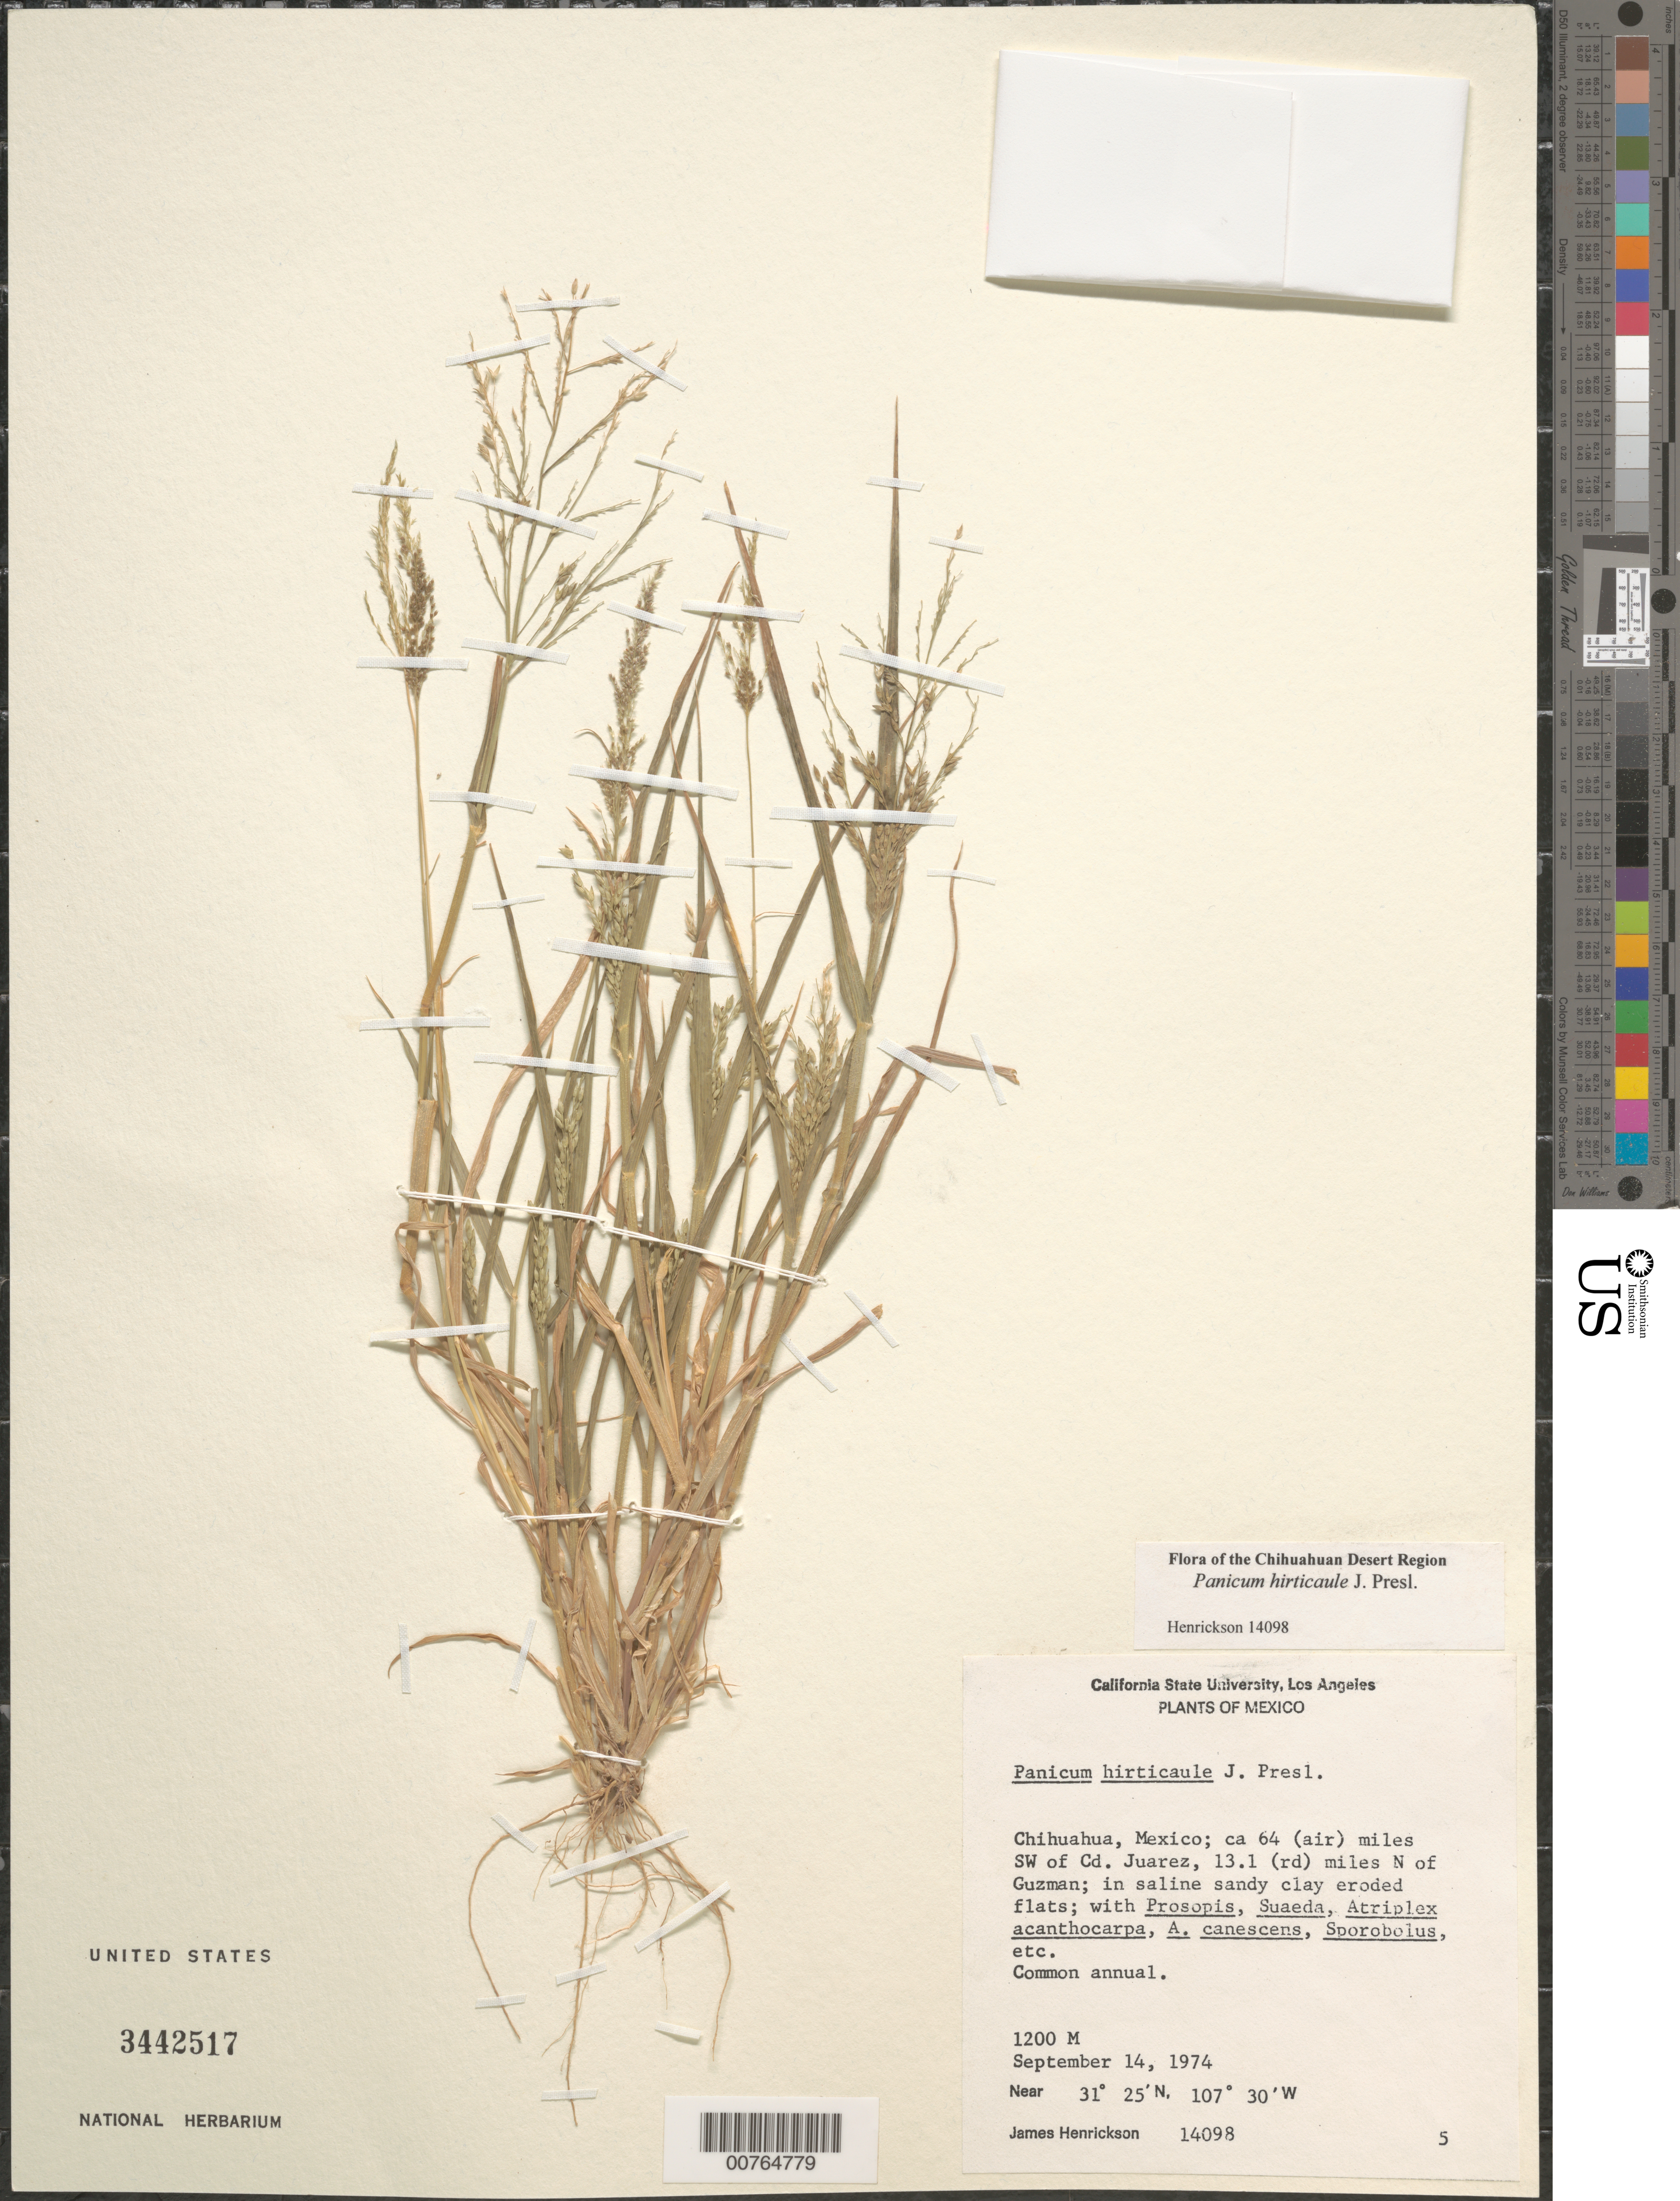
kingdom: Plantae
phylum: Tracheophyta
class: Liliopsida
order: Poales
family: Poaceae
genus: Panicum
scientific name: Panicum hirticaule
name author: J. Presl in C. Presl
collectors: J. S. Henrickson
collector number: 14098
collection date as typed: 14 Sep 1974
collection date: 1974-09-14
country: Mexico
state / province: Chihuahua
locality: SW of Cd. Juarez, N of Guzman.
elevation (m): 1200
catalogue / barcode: US 3442517